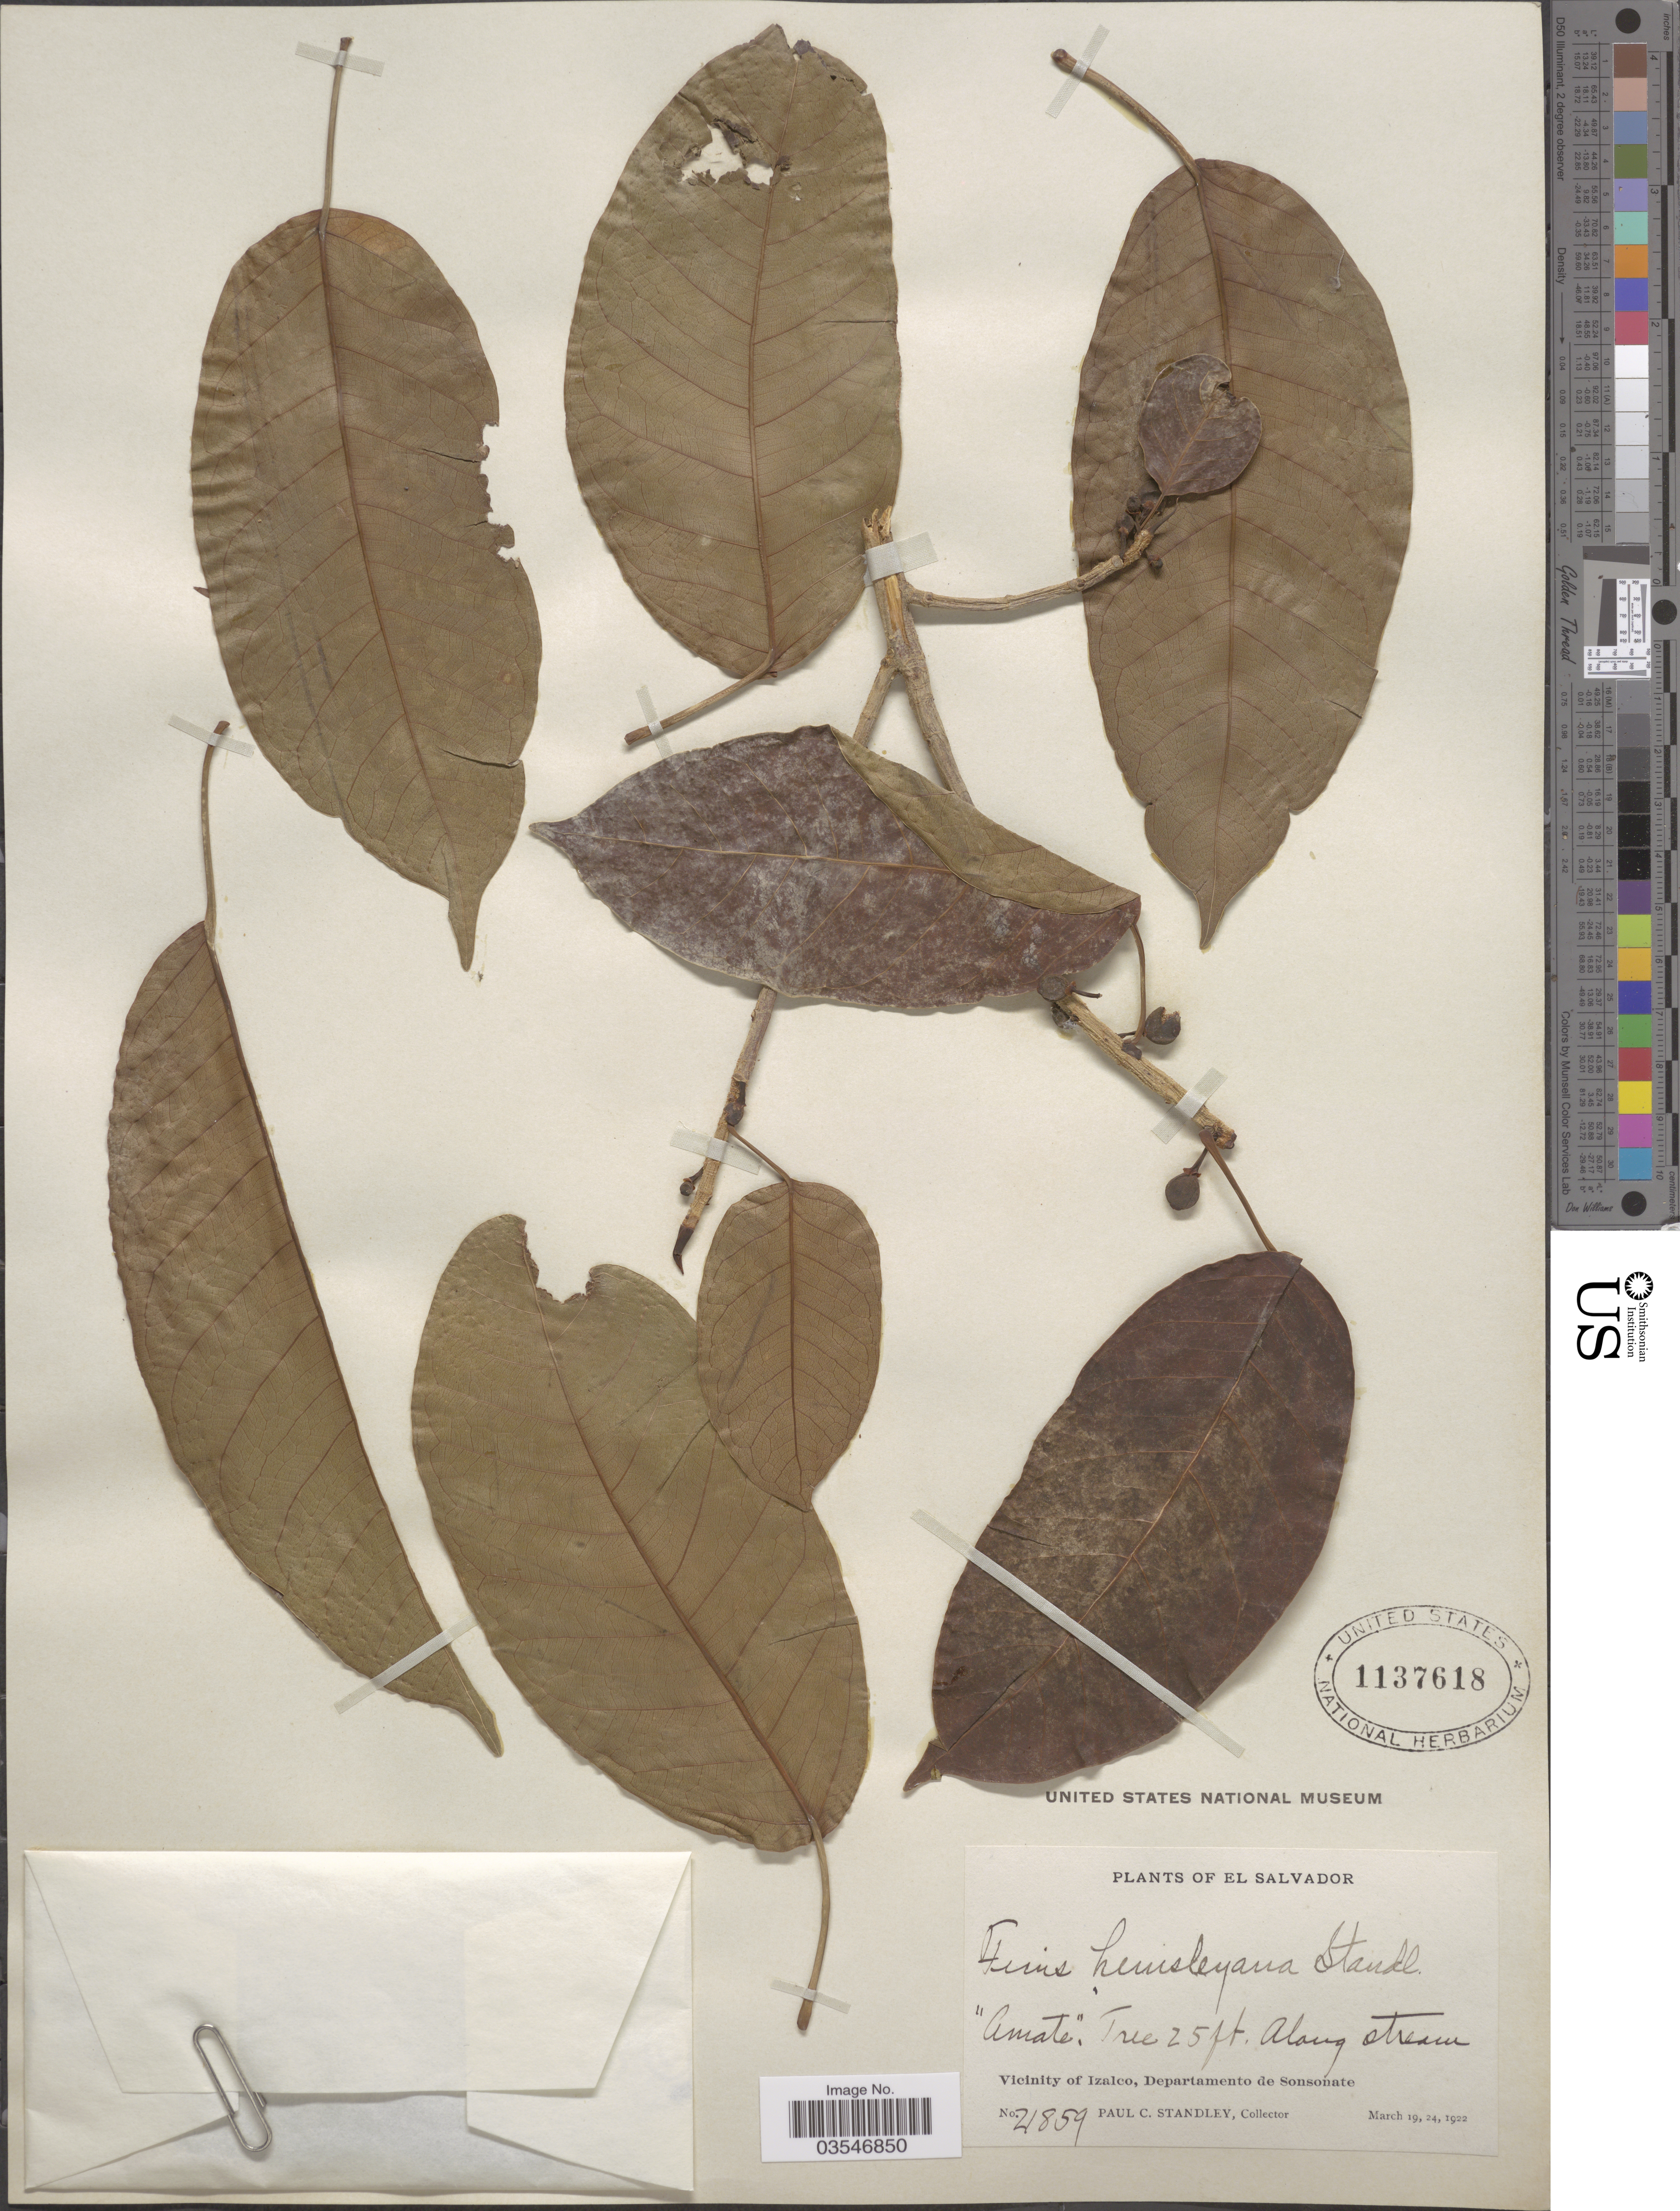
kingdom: Plantae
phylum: Tracheophyta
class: Magnoliopsida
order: Rosales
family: Moraceae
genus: Ficus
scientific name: Ficus citrifolia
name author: Mill.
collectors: P. C. Standley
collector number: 21859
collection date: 1922-03-19/1922-03-24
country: El Salvador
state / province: Sonsonate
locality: Vicinity of Izalco, Departamento de Sonsonate.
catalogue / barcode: US 1137618